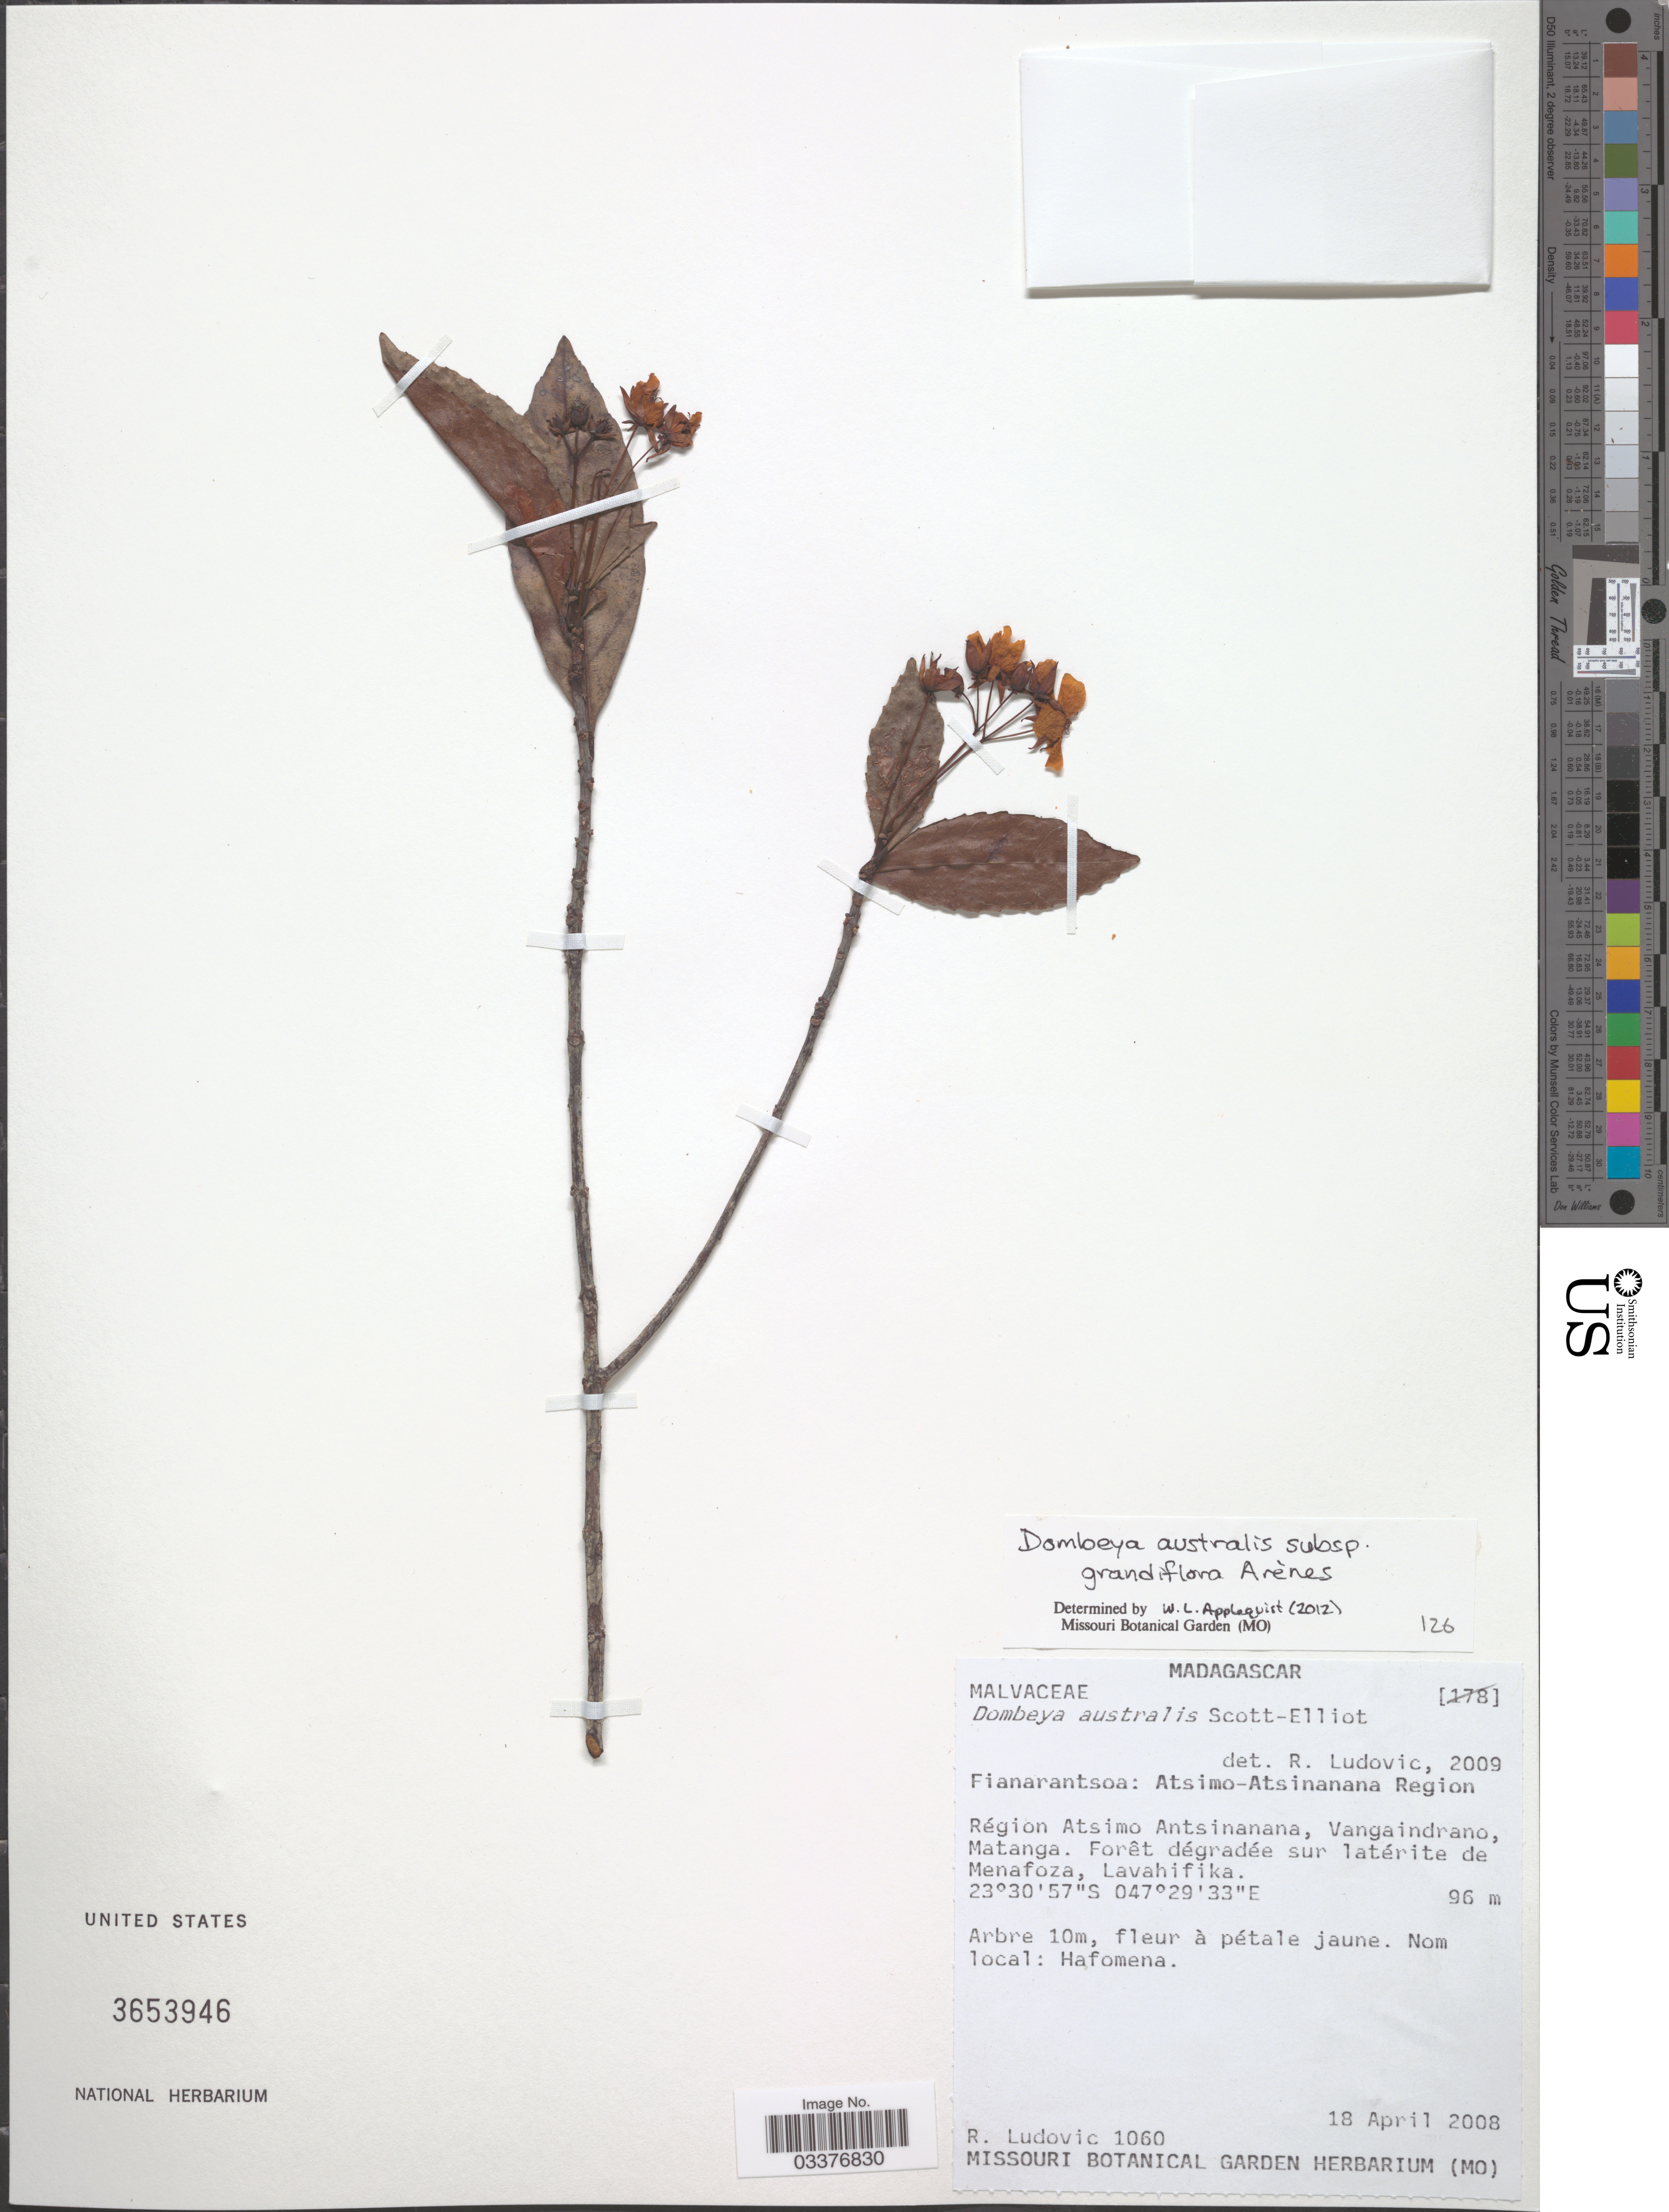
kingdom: Plantae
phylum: Tracheophyta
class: Magnoliopsida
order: Malvales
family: Malvaceae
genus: Dombeya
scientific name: Dombeya australis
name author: Scott Elliot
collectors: R. Ludovic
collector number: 1060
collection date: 2008-04-18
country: Madagascar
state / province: Atsimo-Atsinanana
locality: Atsimo-Atsinanana Region. Région Atsimo Antsinanana, Vangaindrano, Matanga. Forêt dégradée sur latérite de Menafoza, Lavahifika.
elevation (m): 96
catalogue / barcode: US 3653946